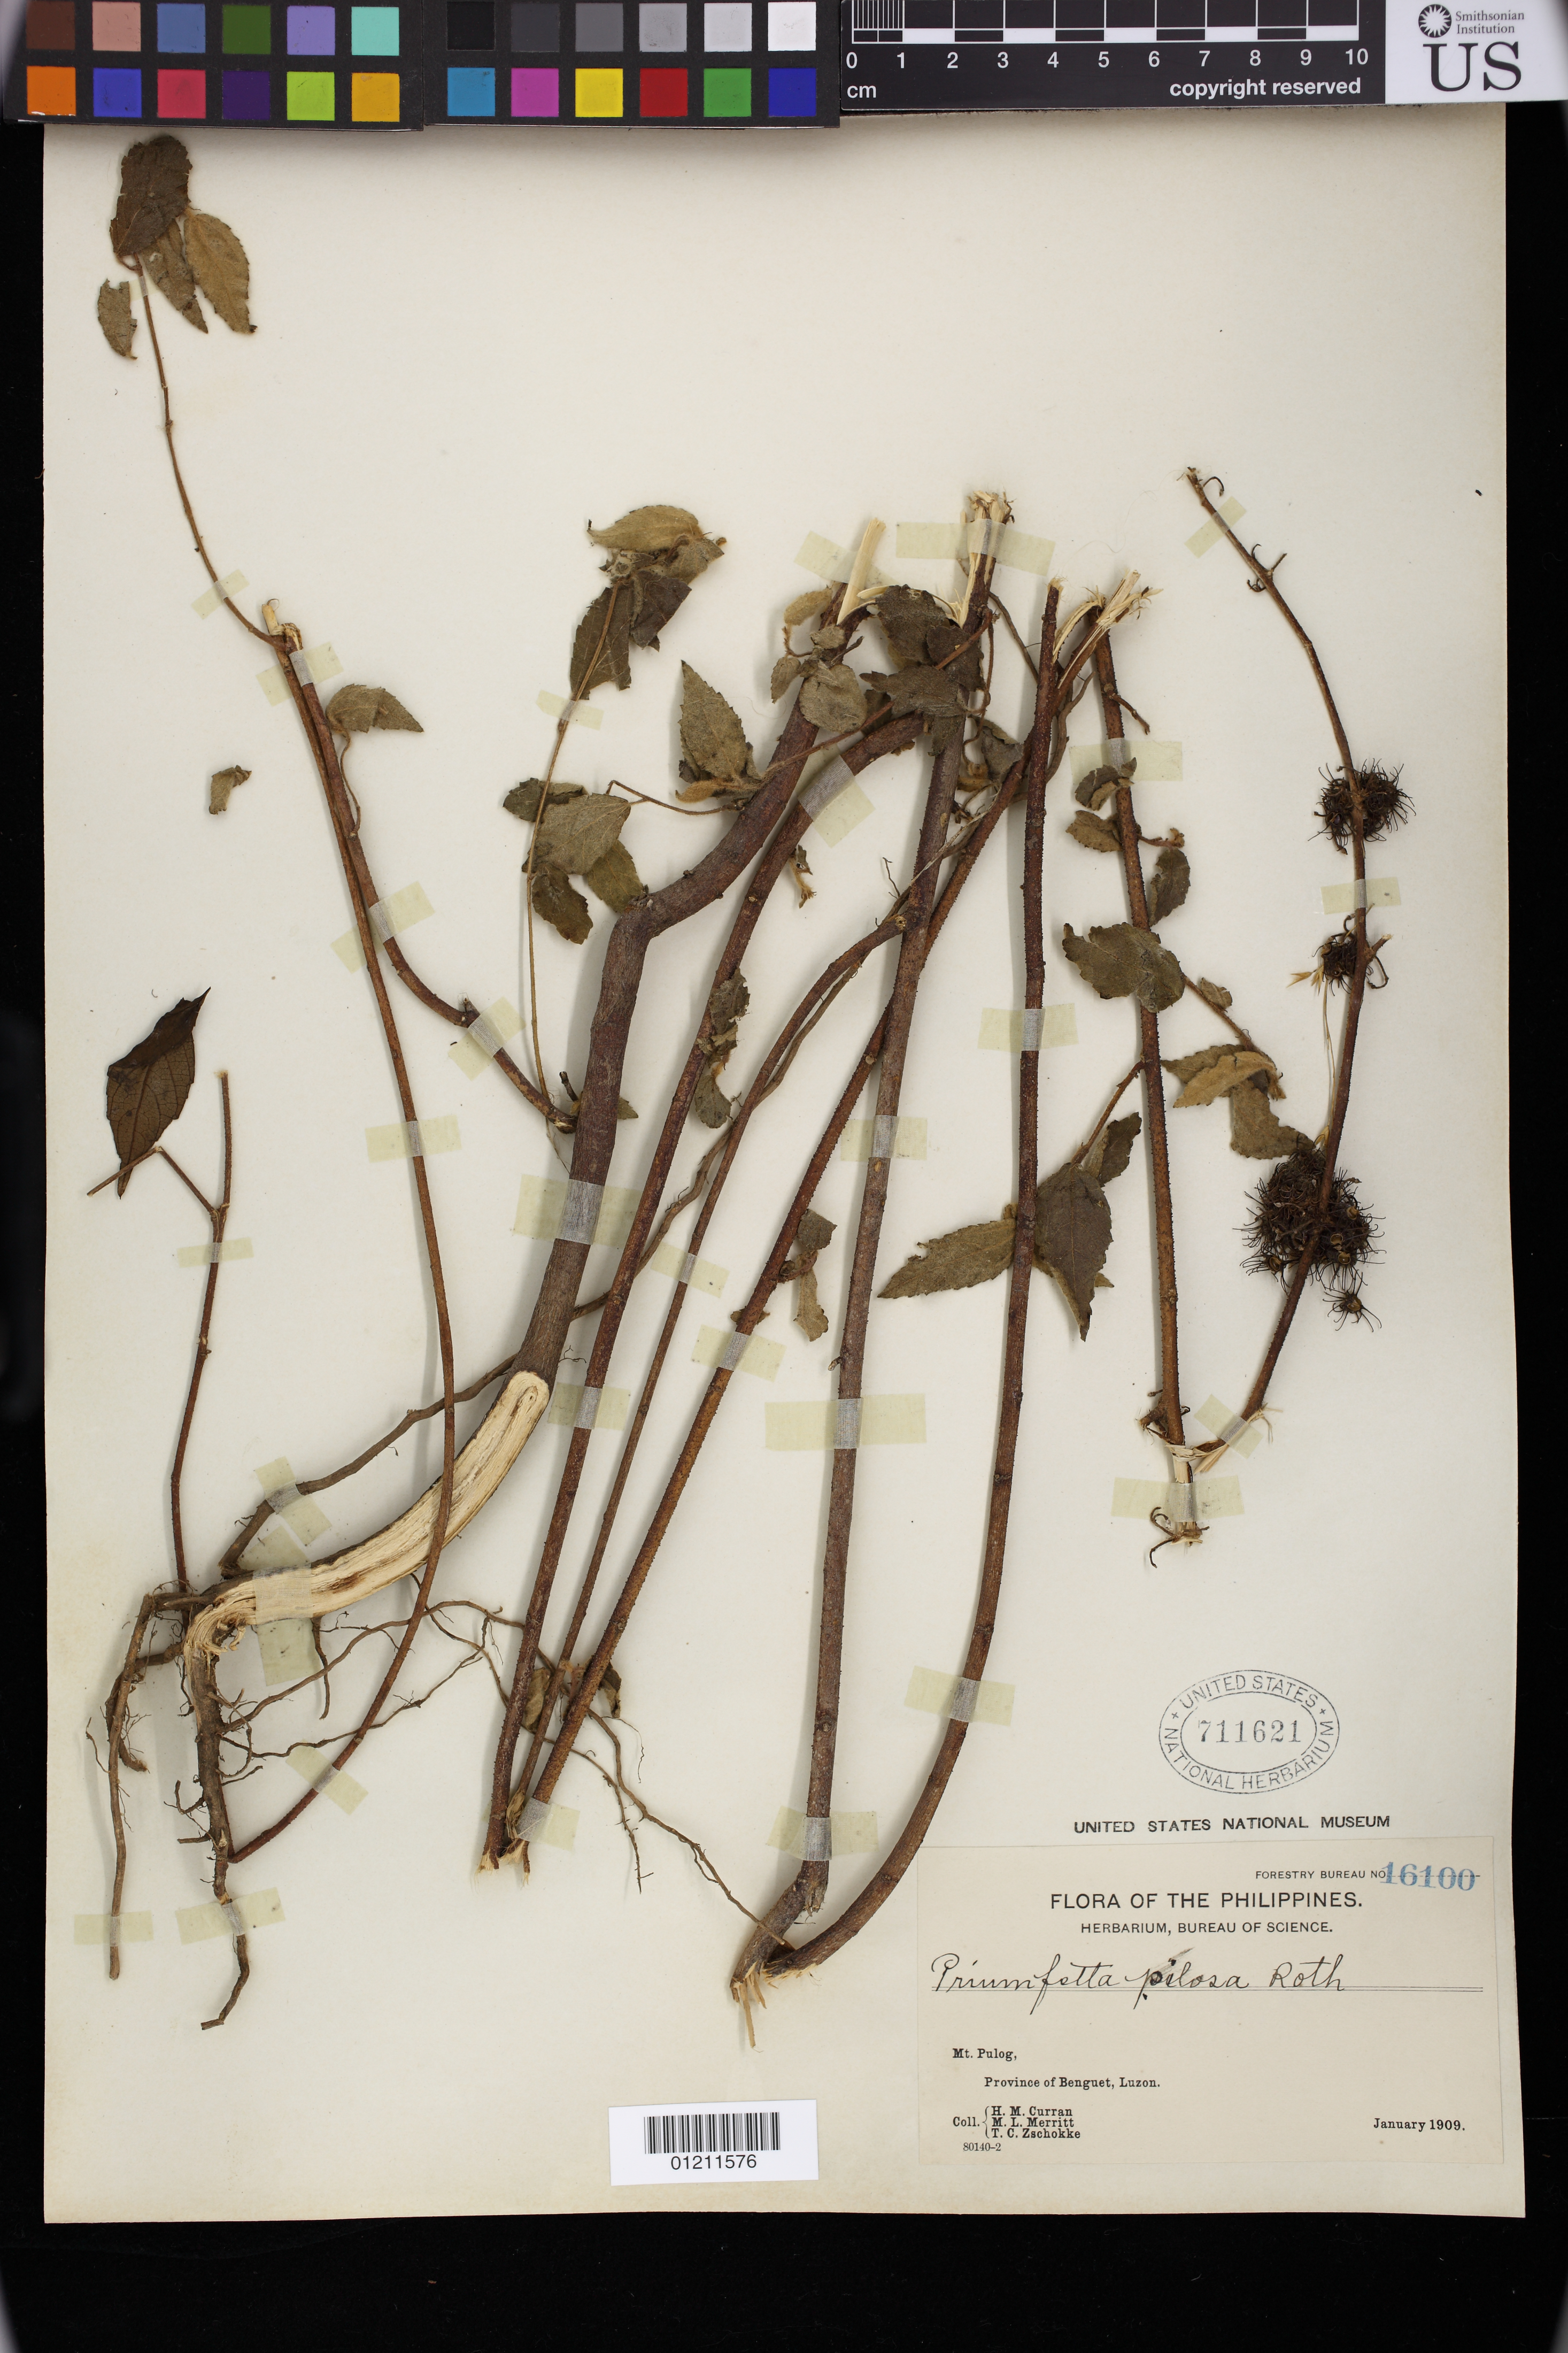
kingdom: Plantae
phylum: Tracheophyta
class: Magnoliopsida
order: Malvales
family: Malvaceae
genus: Triumfetta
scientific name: Triumfetta pilosa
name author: Roth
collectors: H. M. Curran, M. L. Merritt & T. C. Zschokke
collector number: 16100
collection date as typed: Jan 1909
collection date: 1909-01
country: Philippines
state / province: Cordillera (Administrative Region)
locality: Mt. Pulog, Province of Benguet, Luzon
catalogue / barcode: US 711621